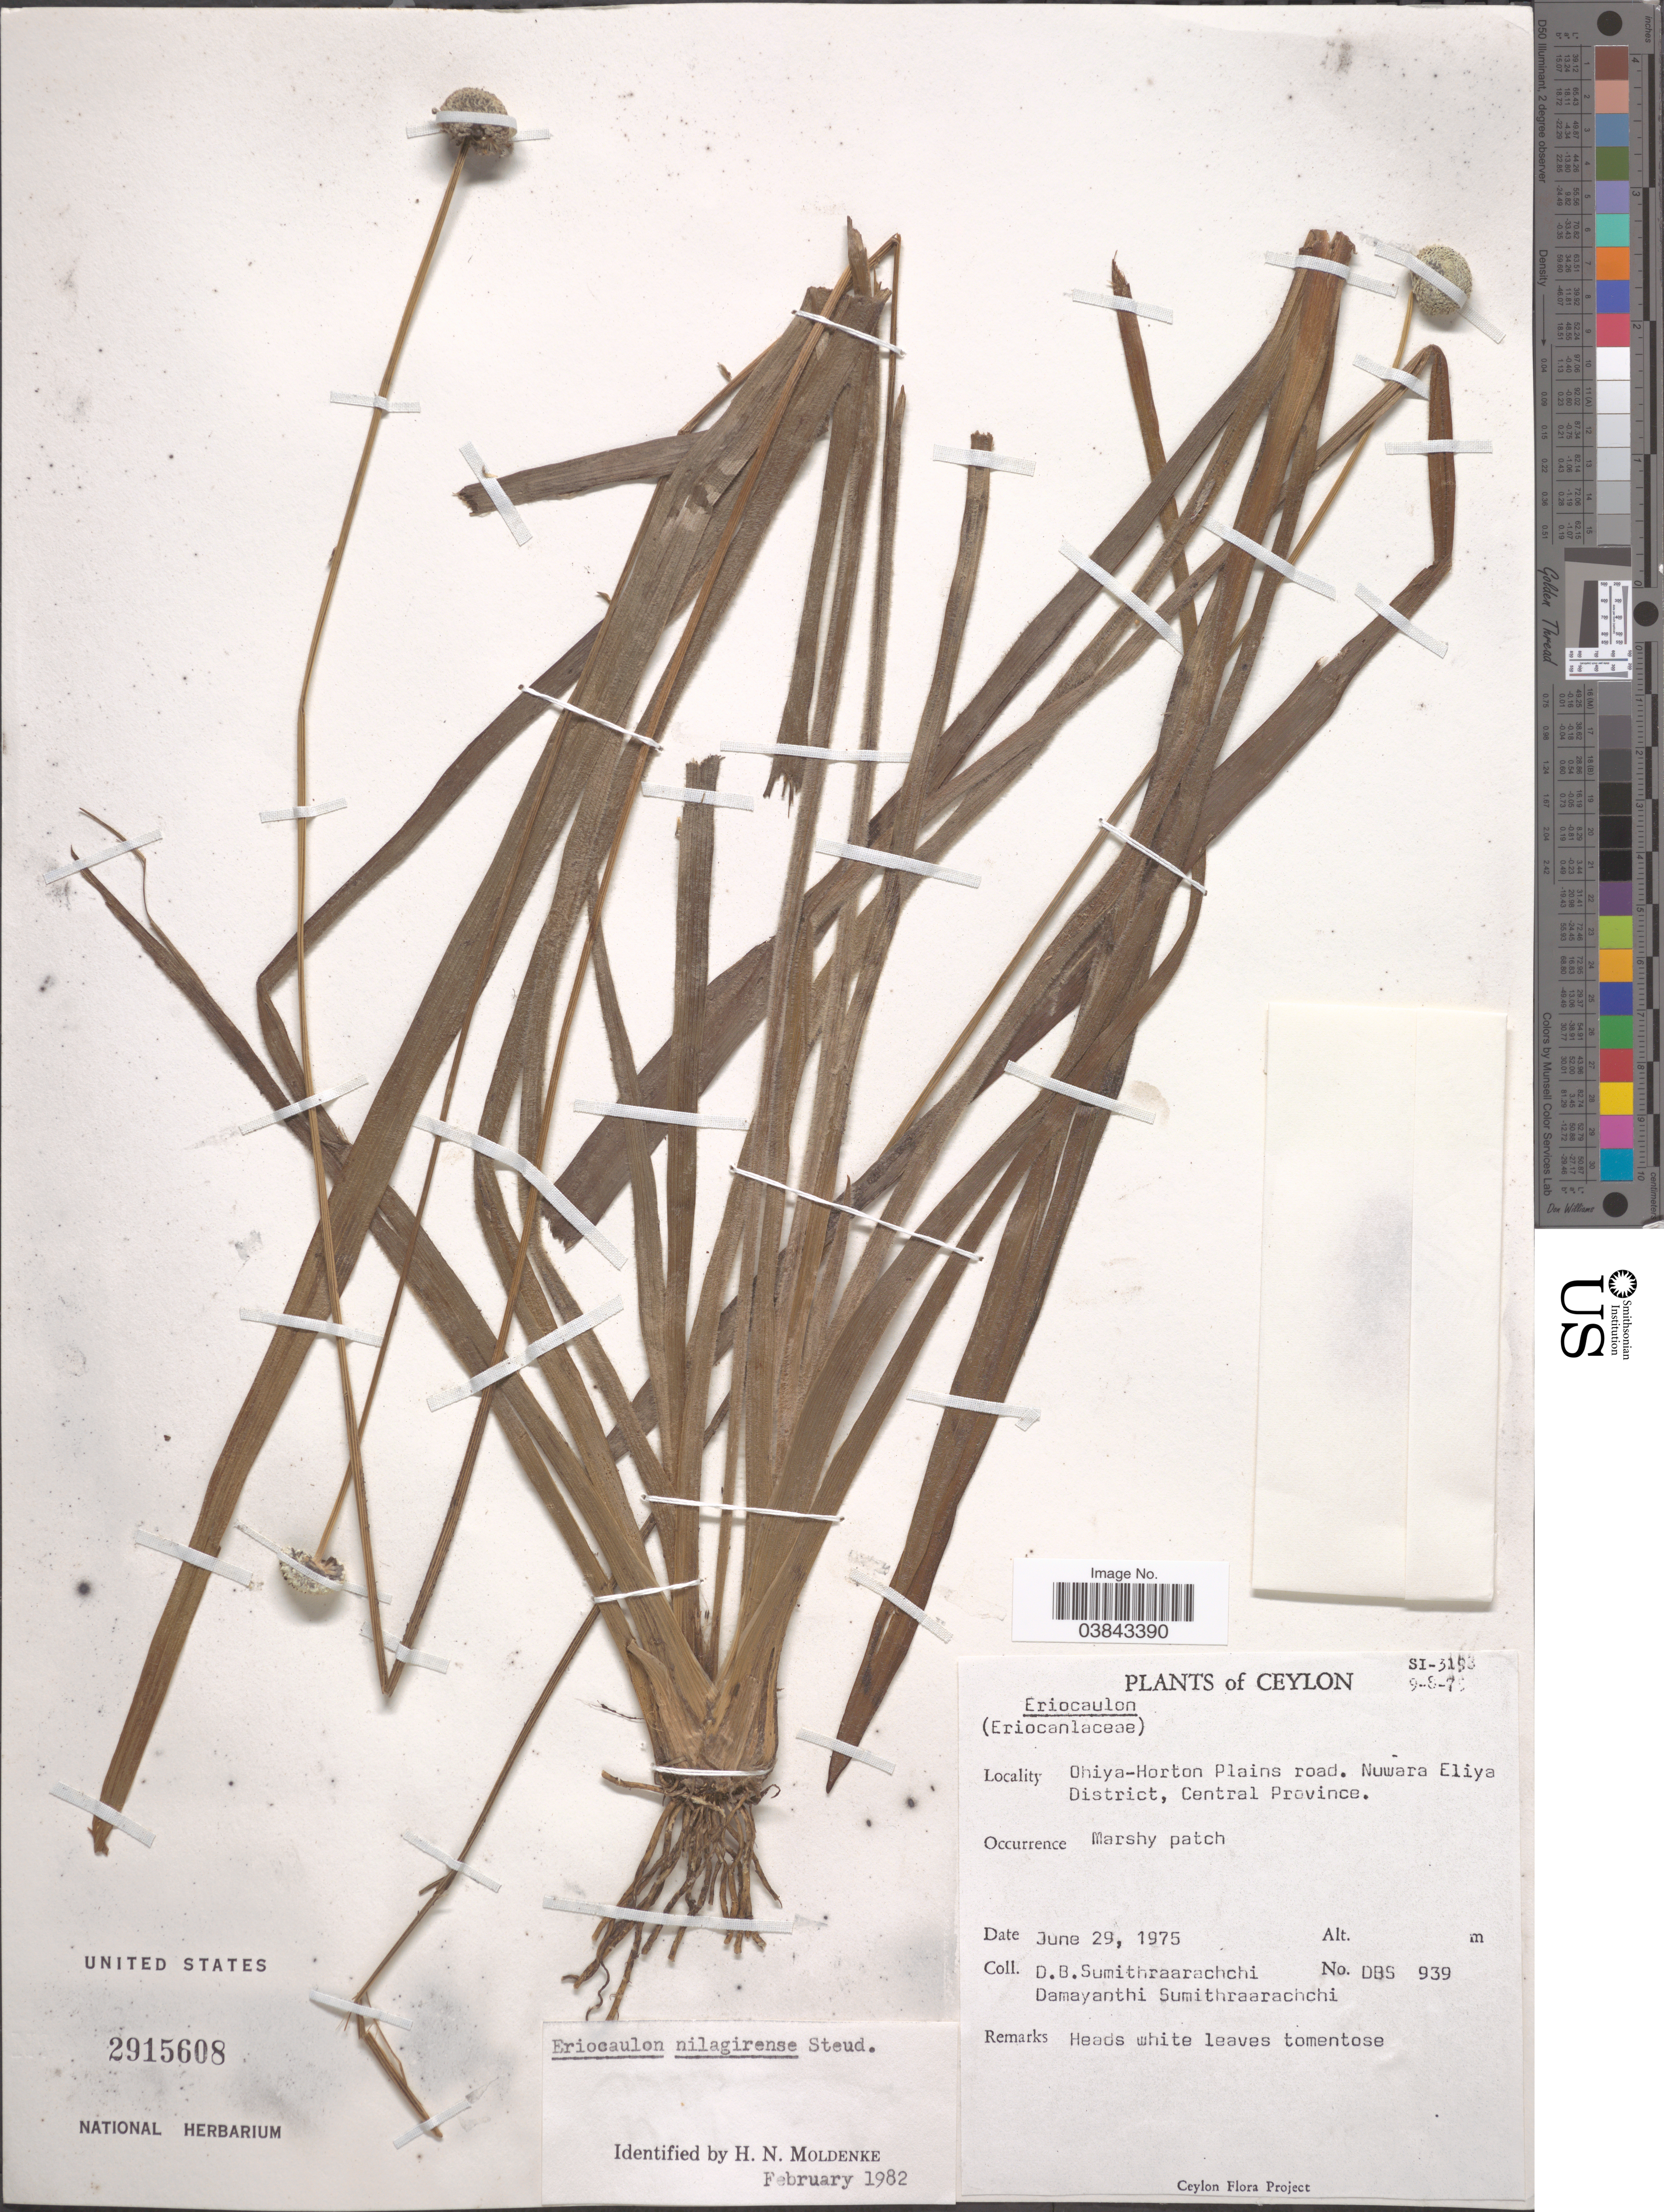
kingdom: Plantae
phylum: Tracheophyta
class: Liliopsida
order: Poales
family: Eriocaulaceae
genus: Eriocaulon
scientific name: Eriocaulon brownianum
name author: Mart.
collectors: D. B. Sumithraarachchi & D. Sumithraarachchi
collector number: DBS 939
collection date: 1975-06-29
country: Sri Lanka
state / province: Central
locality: Ceylon. Ohiya-Horton Plains road. Nuwara Eliya District, Central Province.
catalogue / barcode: US 2915608